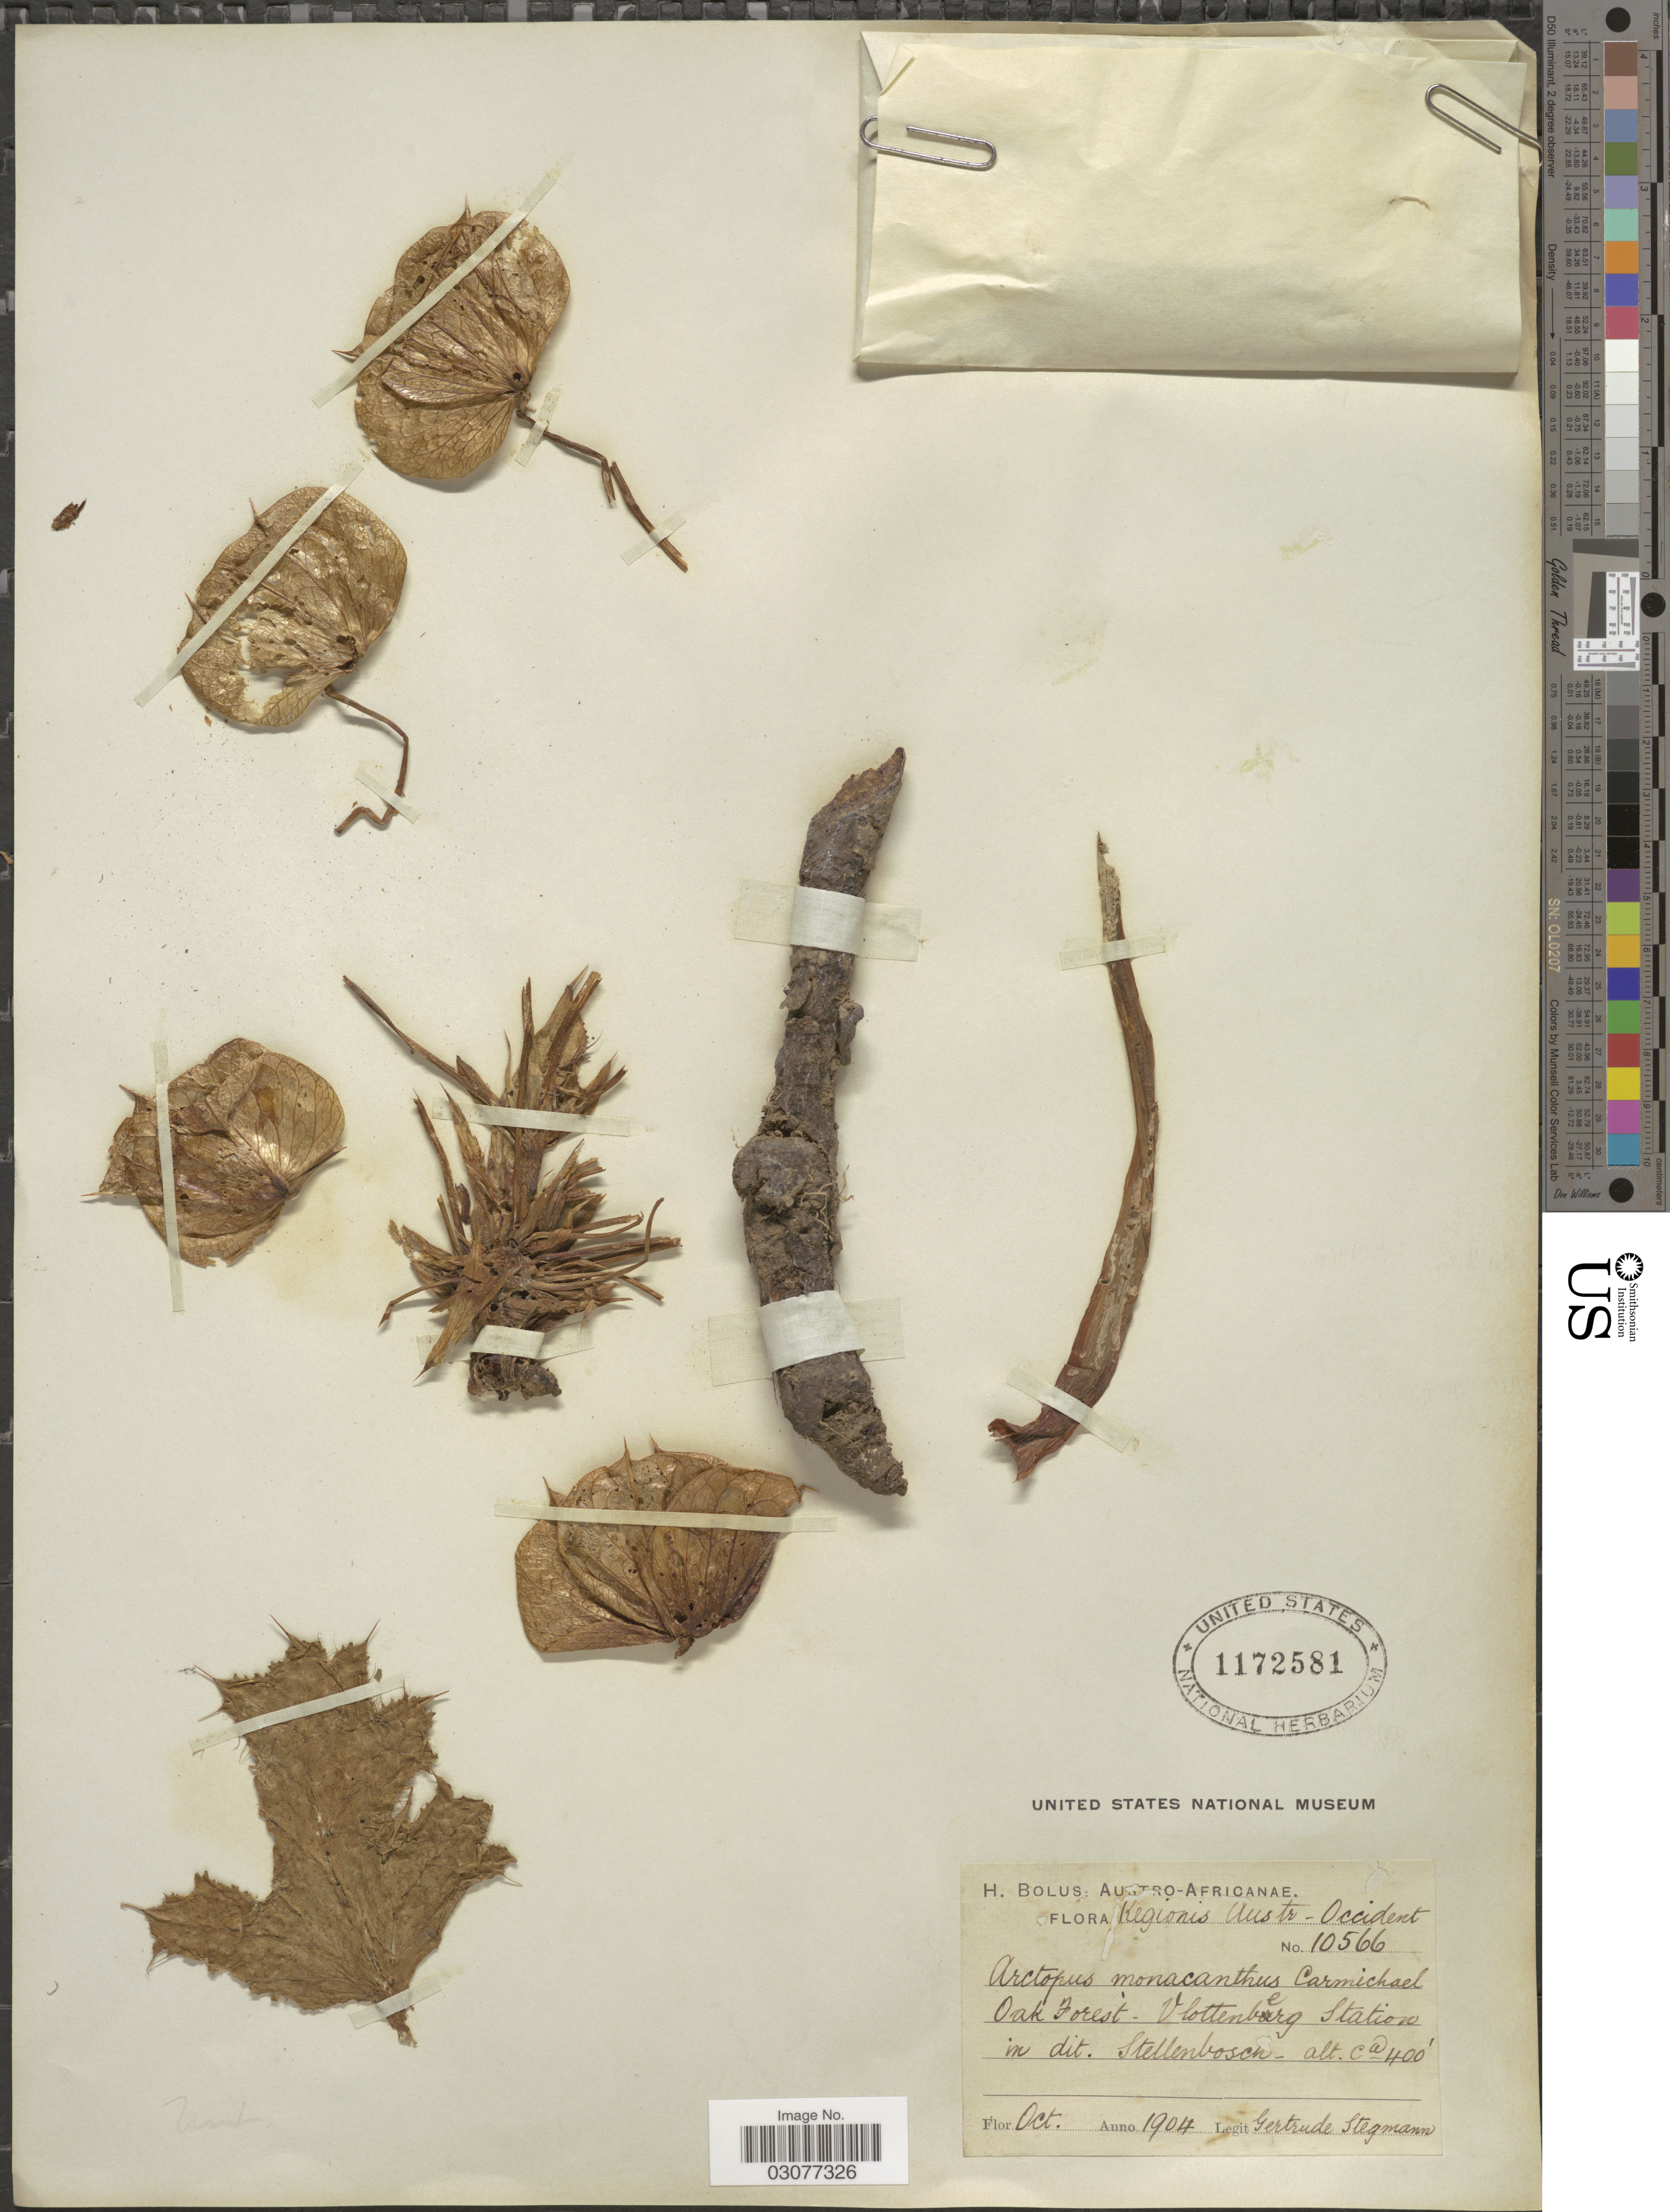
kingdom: Plantae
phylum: Tracheophyta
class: Magnoliopsida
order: Apiales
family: Apiaceae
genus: Arctopus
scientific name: Arctopus monacanthus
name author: Carmich. ex Sond.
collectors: G. Stegmann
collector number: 10566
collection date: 1904-10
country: South Africa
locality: Regionis Austr.-Occident., Oak Forest - Vlottenberg Station in dit. Stellenbosch.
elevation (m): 122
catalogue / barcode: US 1172581